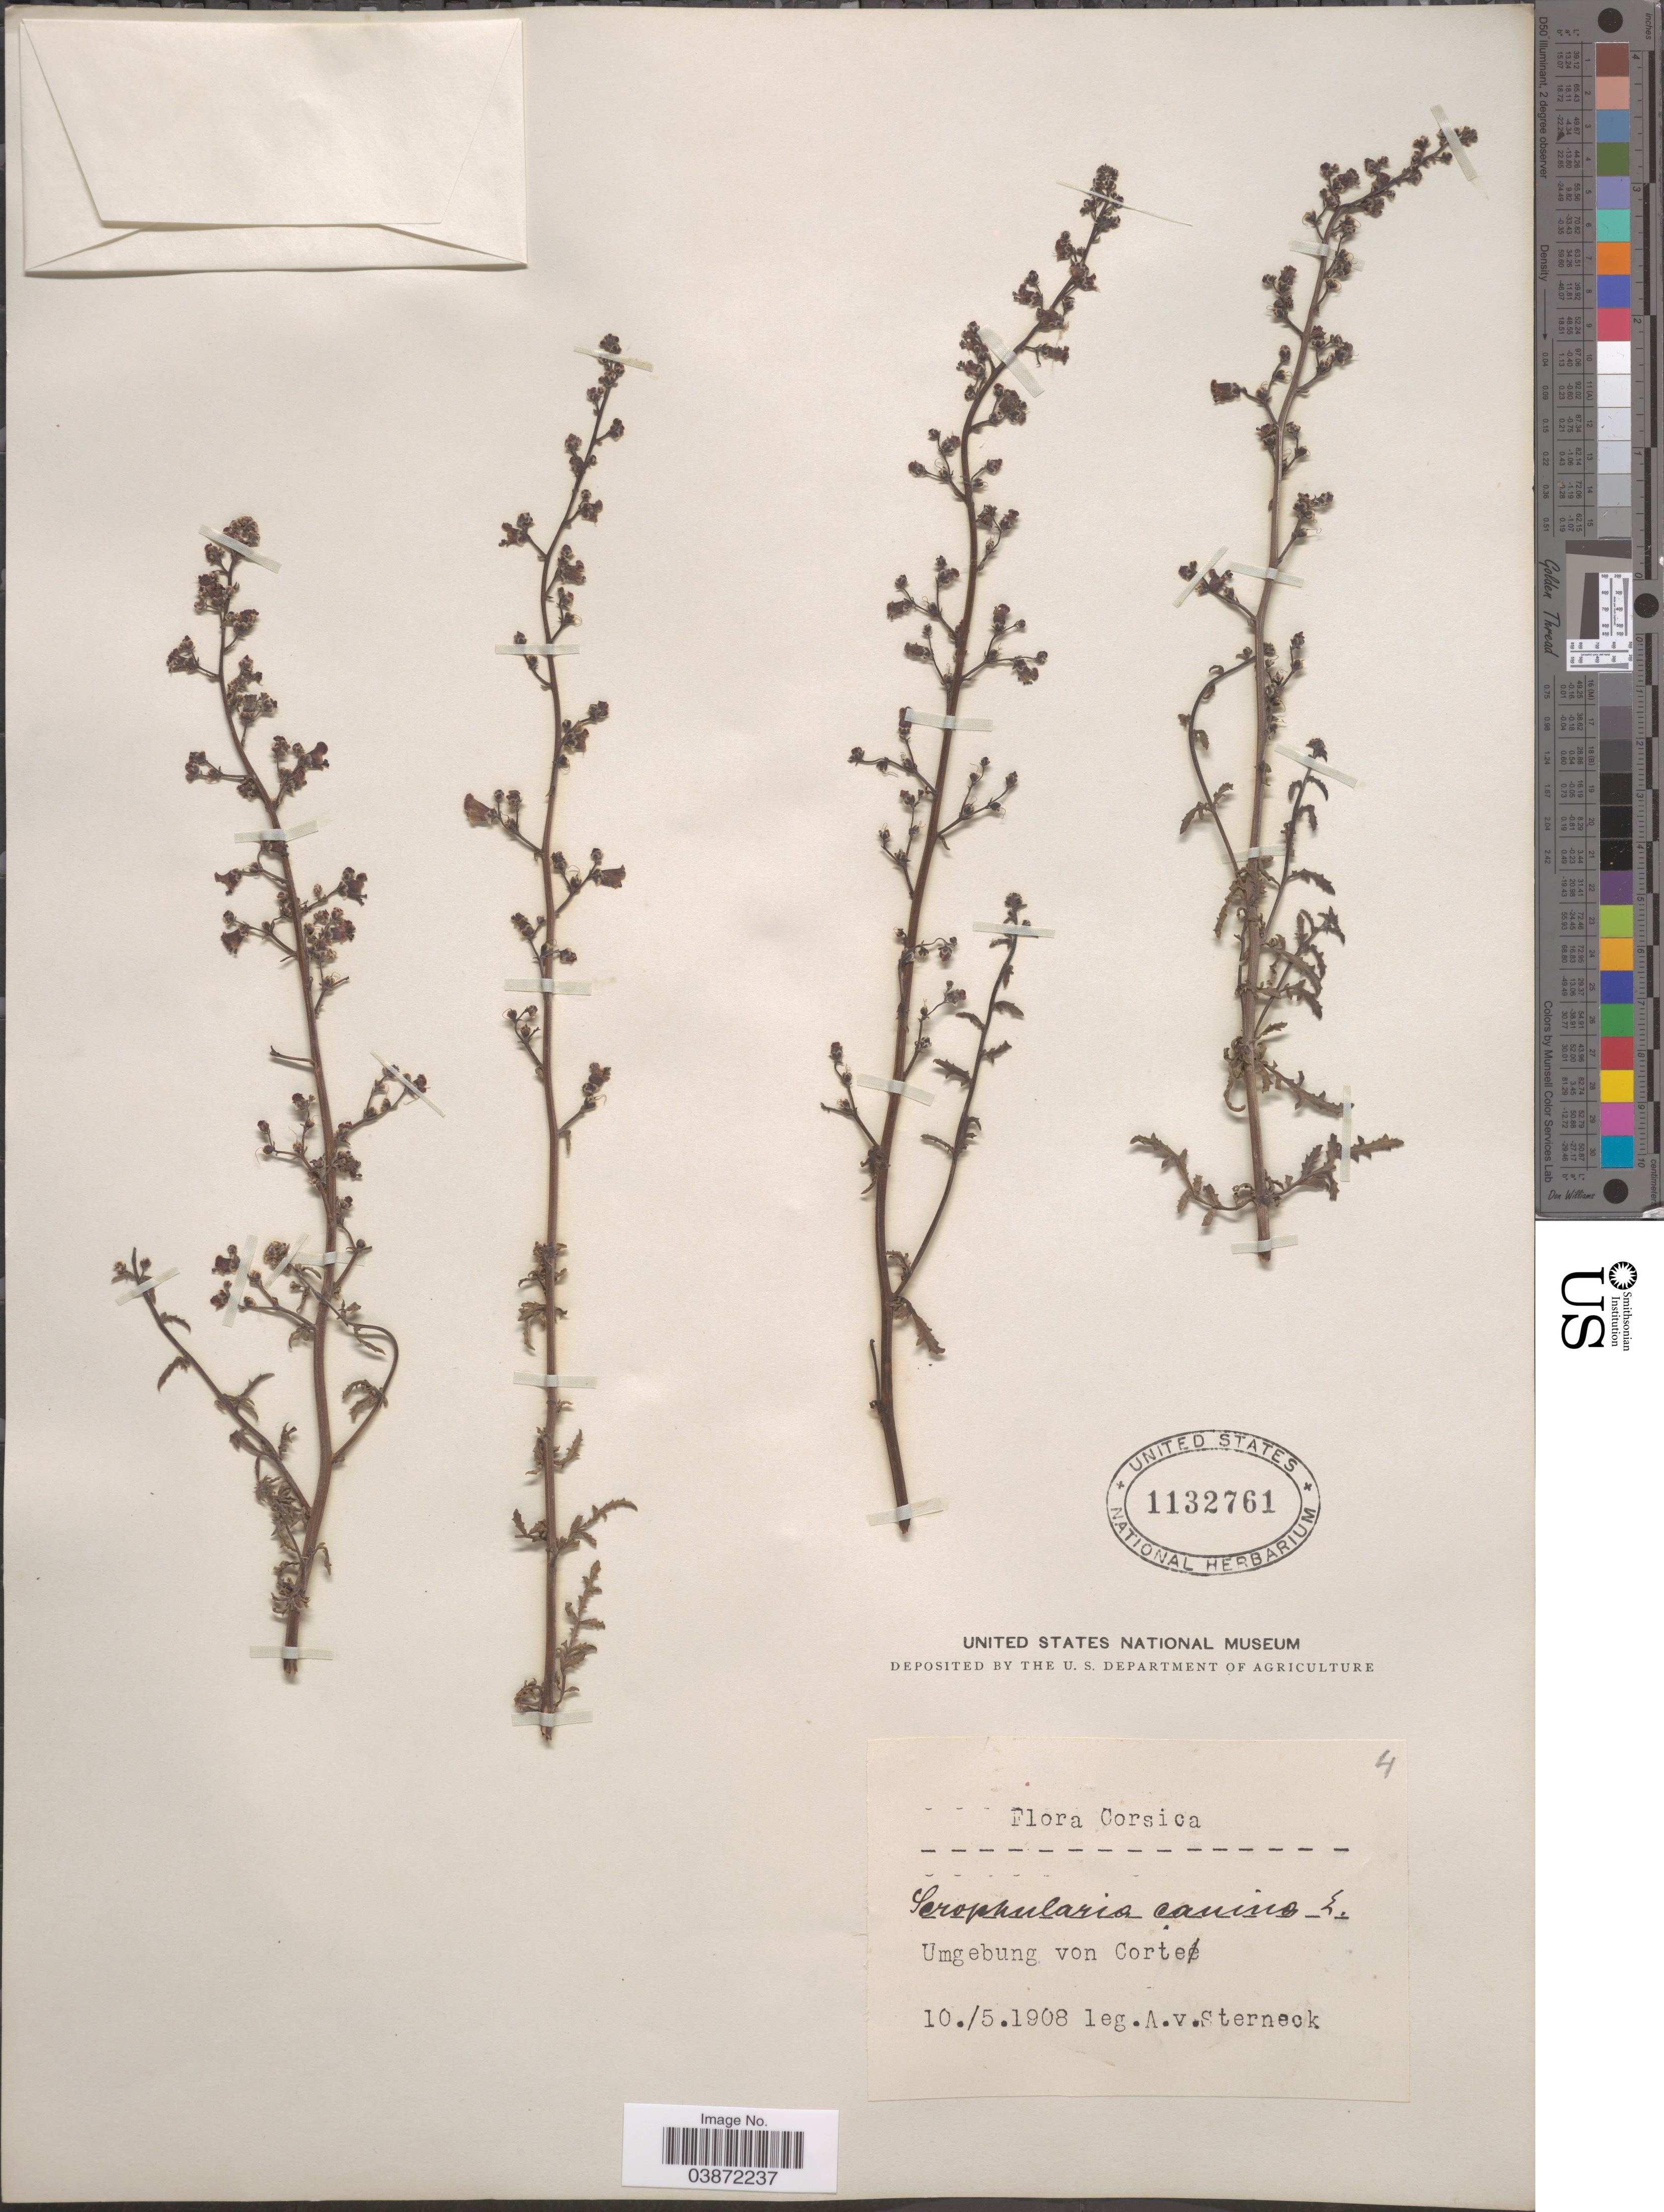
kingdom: Plantae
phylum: Tracheophyta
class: Magnoliopsida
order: Lamiales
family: Scrophulariaceae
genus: Scrophularia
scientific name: Scrophularia canina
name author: L.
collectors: A. Sterneck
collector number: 4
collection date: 1908-05-10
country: France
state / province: Corsica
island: Corse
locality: Umgebung von Corte.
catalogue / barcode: US 1132761